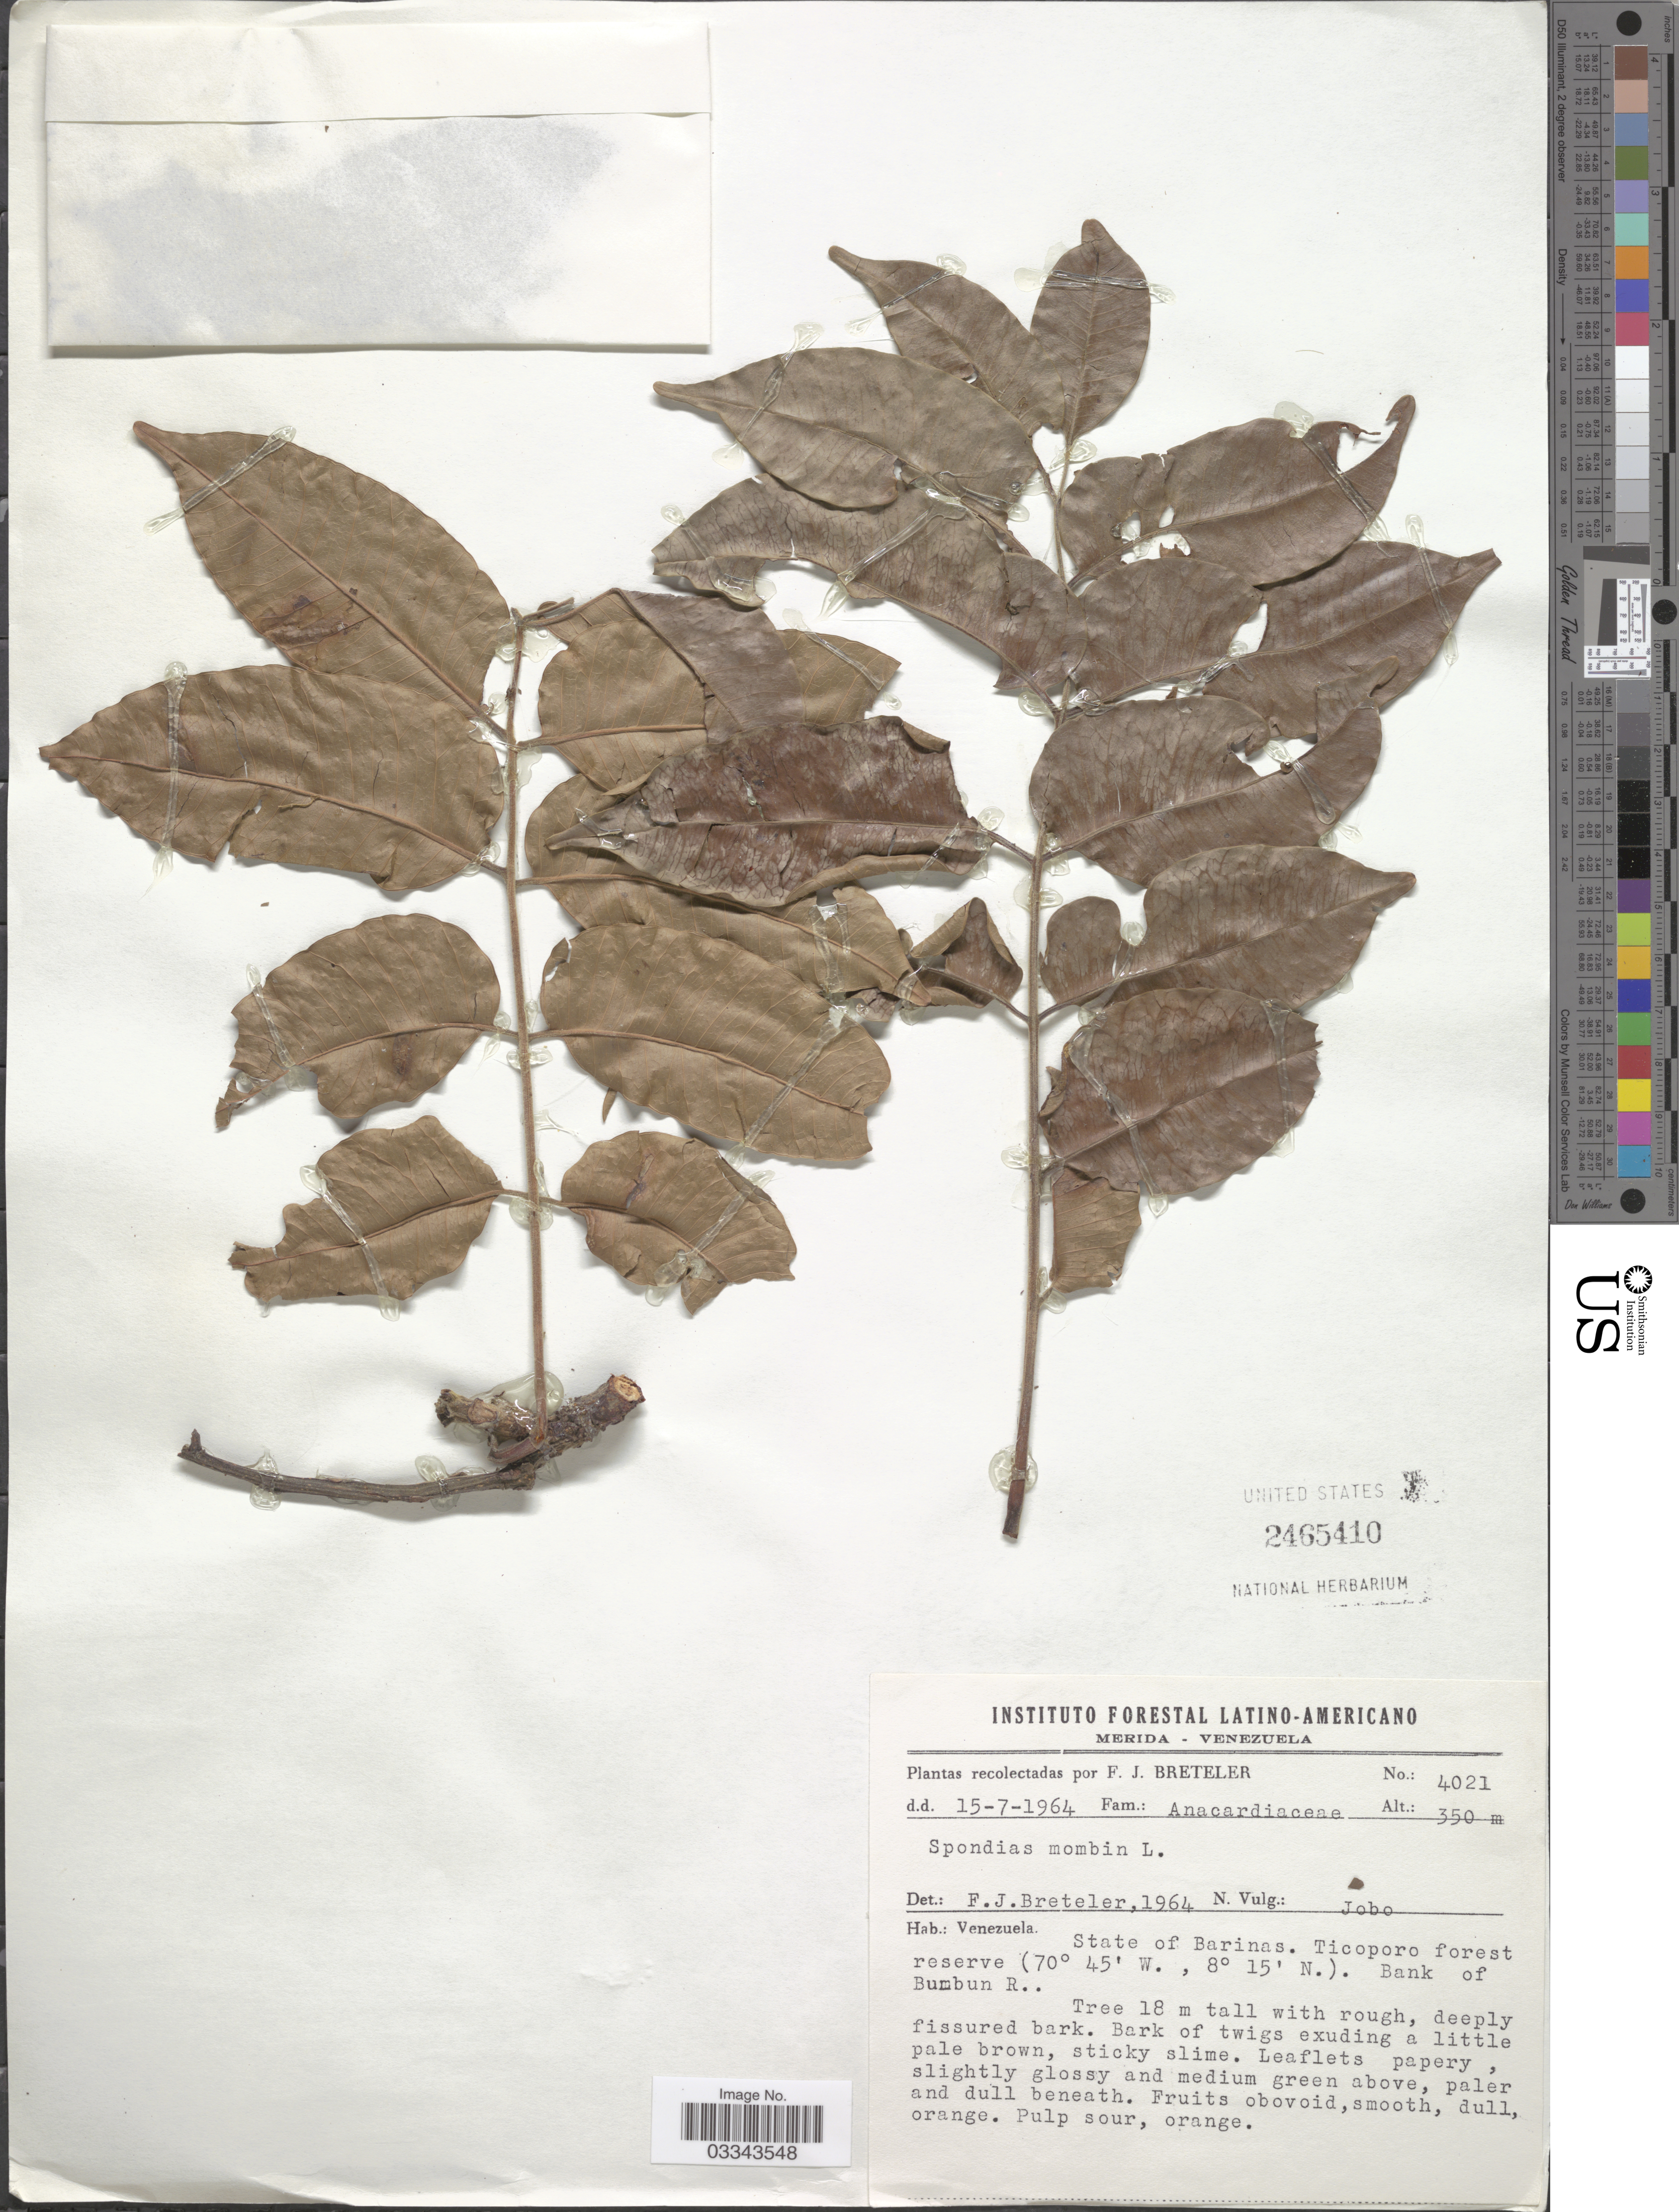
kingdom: Plantae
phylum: Tracheophyta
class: Magnoliopsida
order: Sapindales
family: Anacardiaceae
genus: Spondias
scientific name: Spondias mombin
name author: L.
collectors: F. J. Breteler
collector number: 4021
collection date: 1964-07-15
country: Venezuela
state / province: Barinas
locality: Ticoporo forest reserve. Bank of Bumbun R.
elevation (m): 350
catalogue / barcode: US 2465410